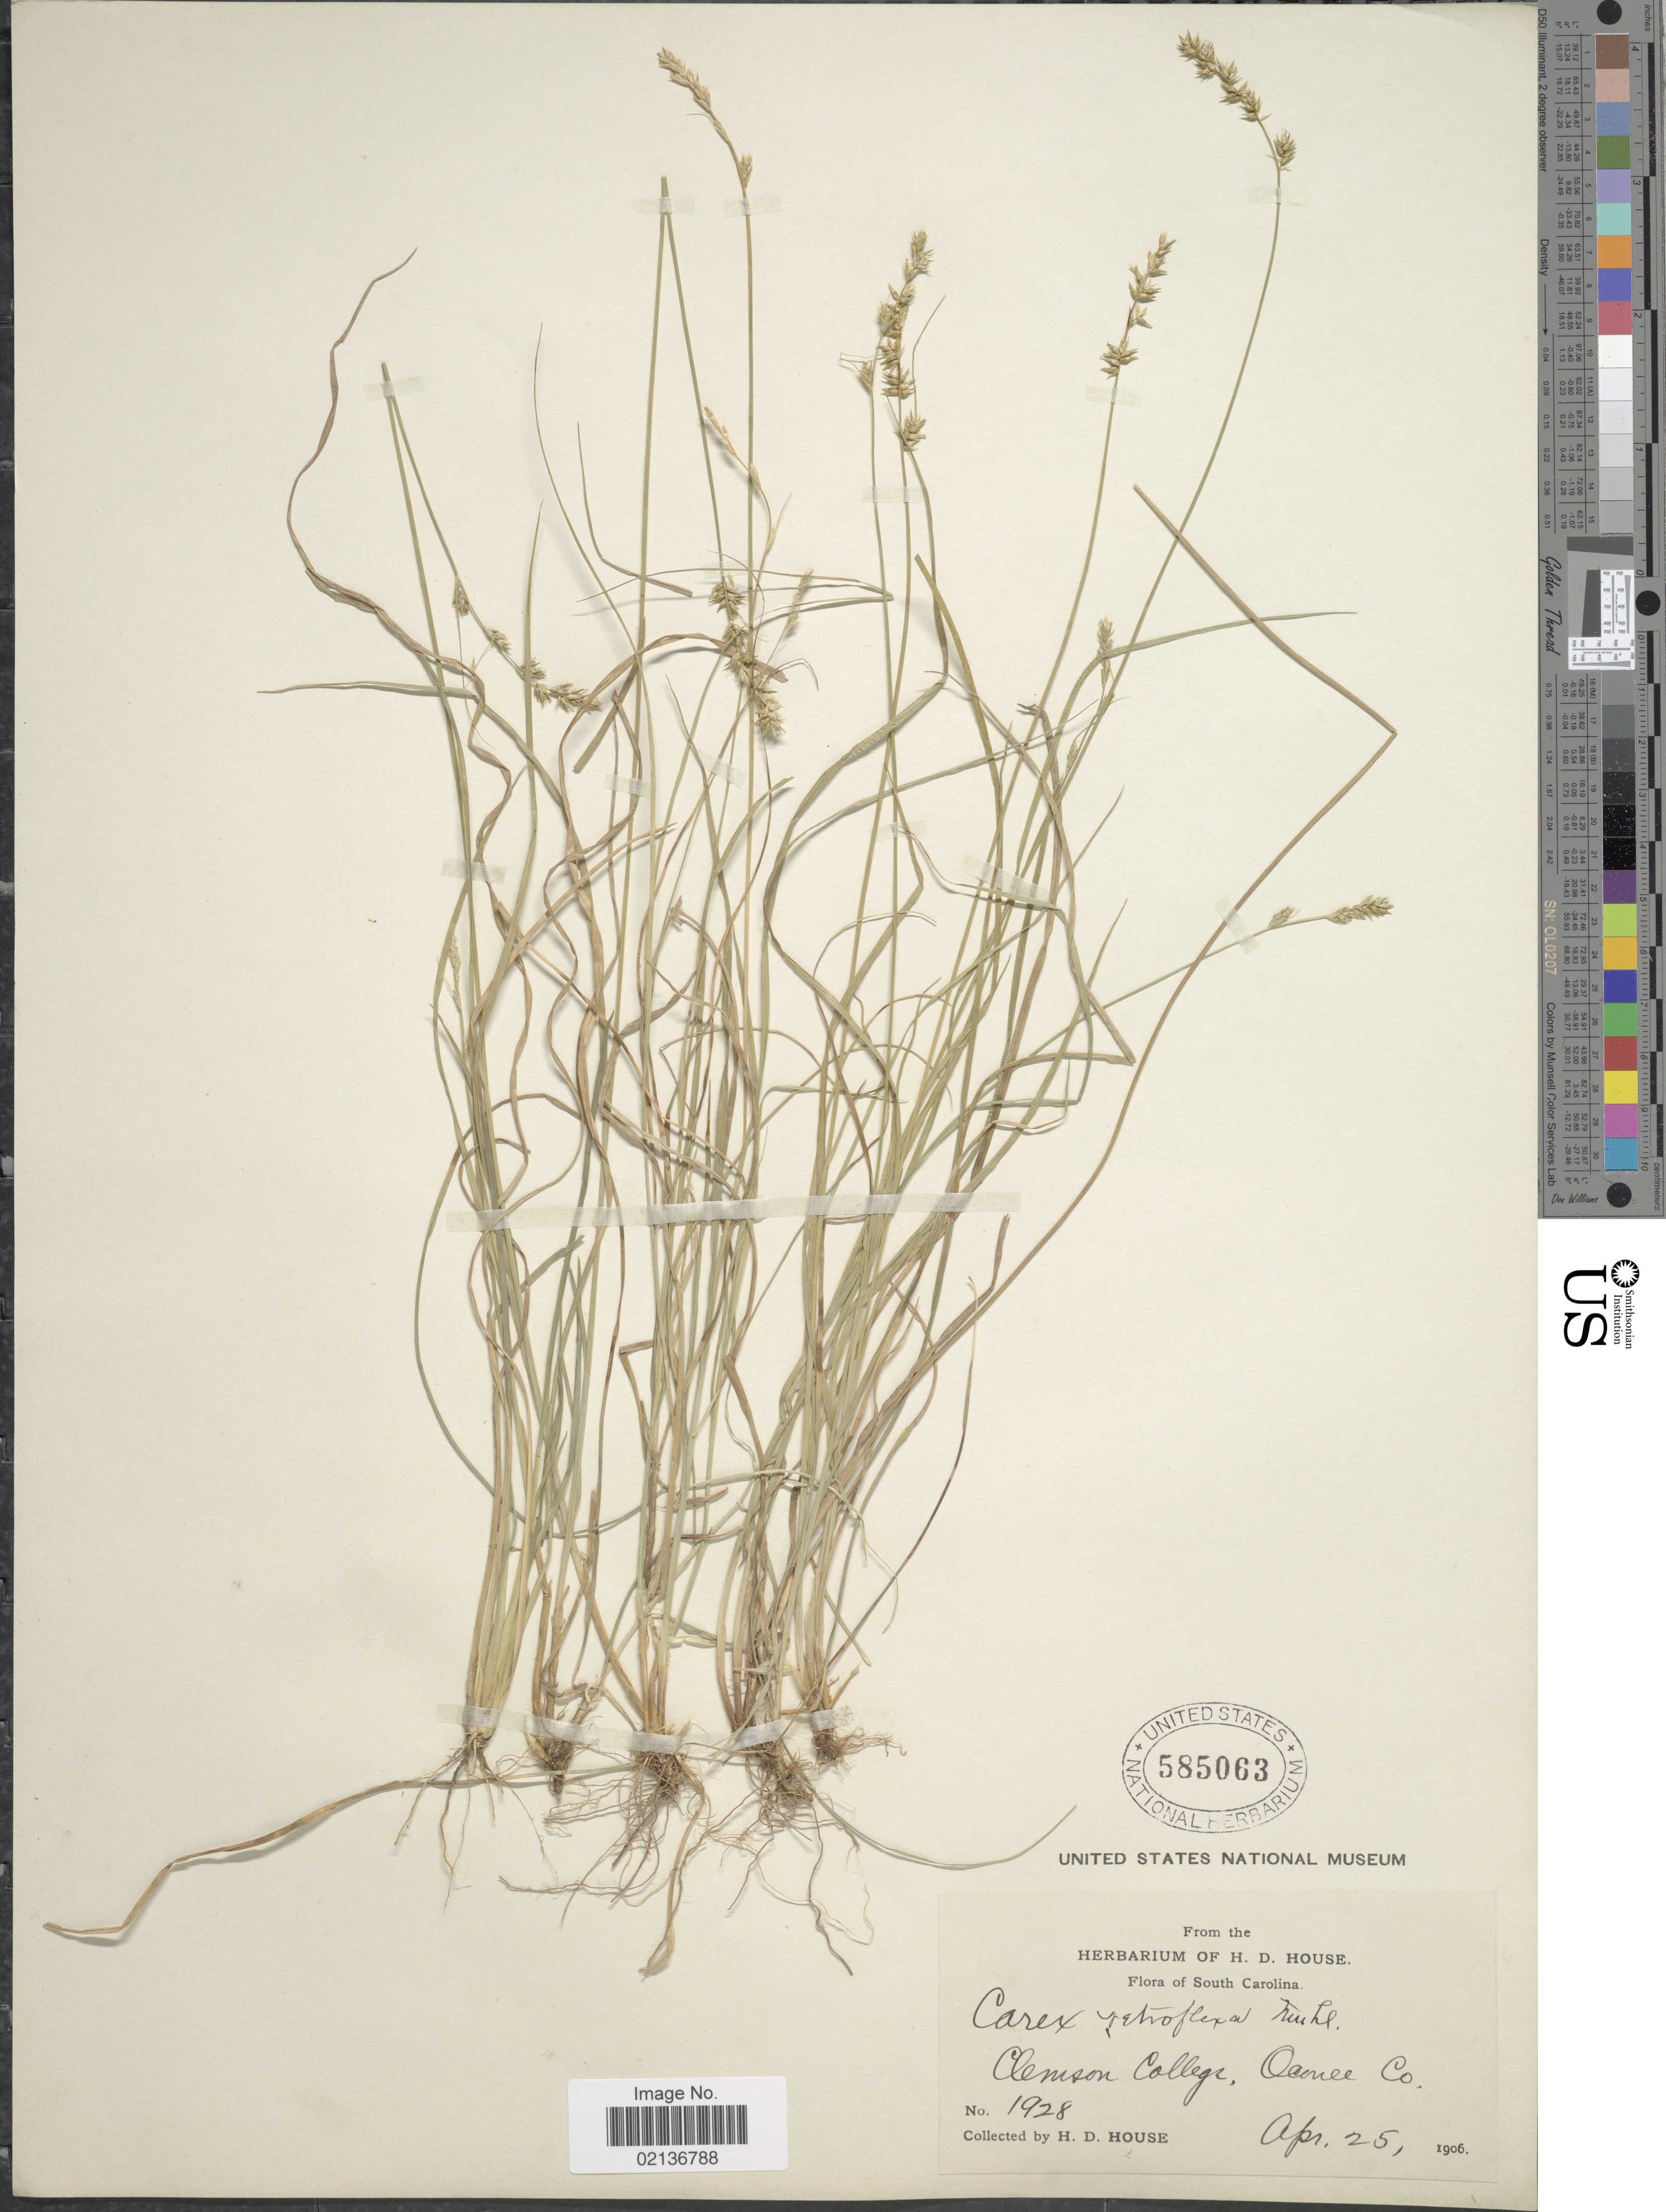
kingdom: Plantae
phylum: Tracheophyta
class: Liliopsida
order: Poales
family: Cyperaceae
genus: Carex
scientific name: Carex texensis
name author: (Torr. ex L.H. Bailey) L.H. Bailey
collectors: H. D. House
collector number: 1928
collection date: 1906-04-25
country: United States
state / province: South Carolina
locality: South Carolina, Clemson College, Oconee Co.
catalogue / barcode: US 585063